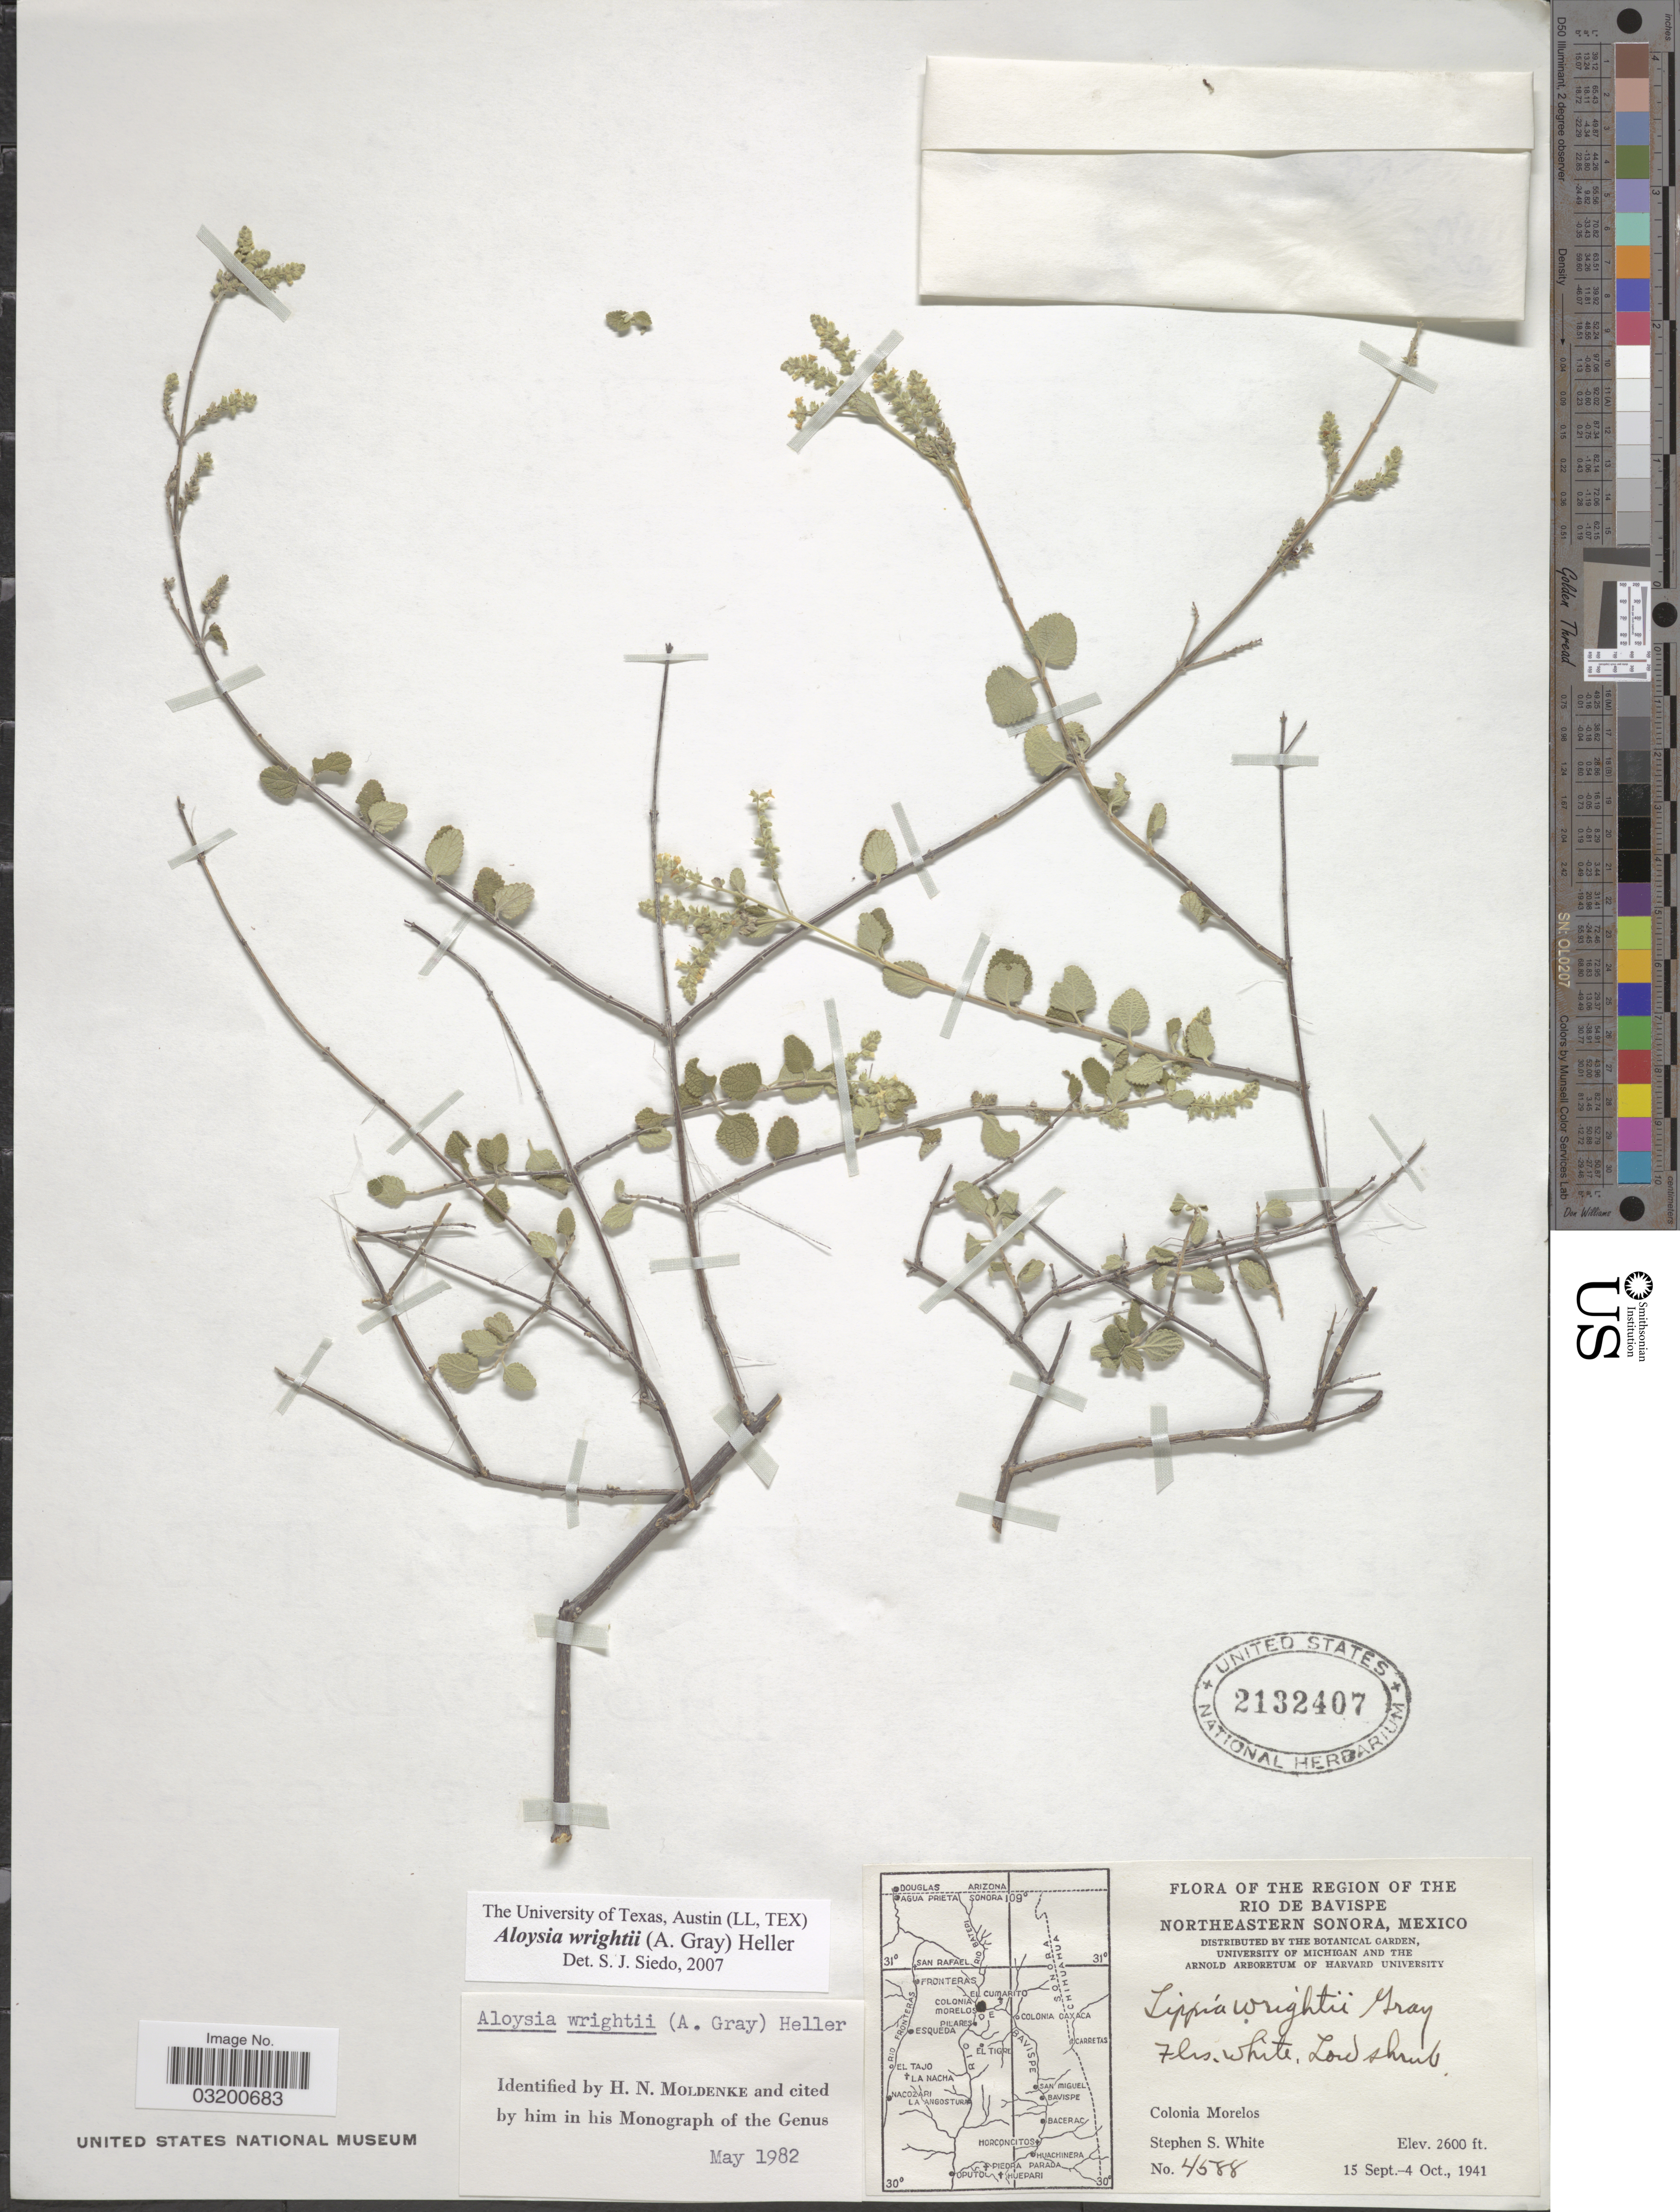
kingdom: Plantae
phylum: Tracheophyta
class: Magnoliopsida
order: Lamiales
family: Verbenaceae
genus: Aloysia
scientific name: Aloysia wrightii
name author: A. Heller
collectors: S. S. White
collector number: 4588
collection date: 1941-09-15/1941-10-04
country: Mexico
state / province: Sonora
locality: The Region of the Rio de Bavispe. Northeastern Sonora. Colonia Morelos.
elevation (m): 792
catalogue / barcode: US 2132407